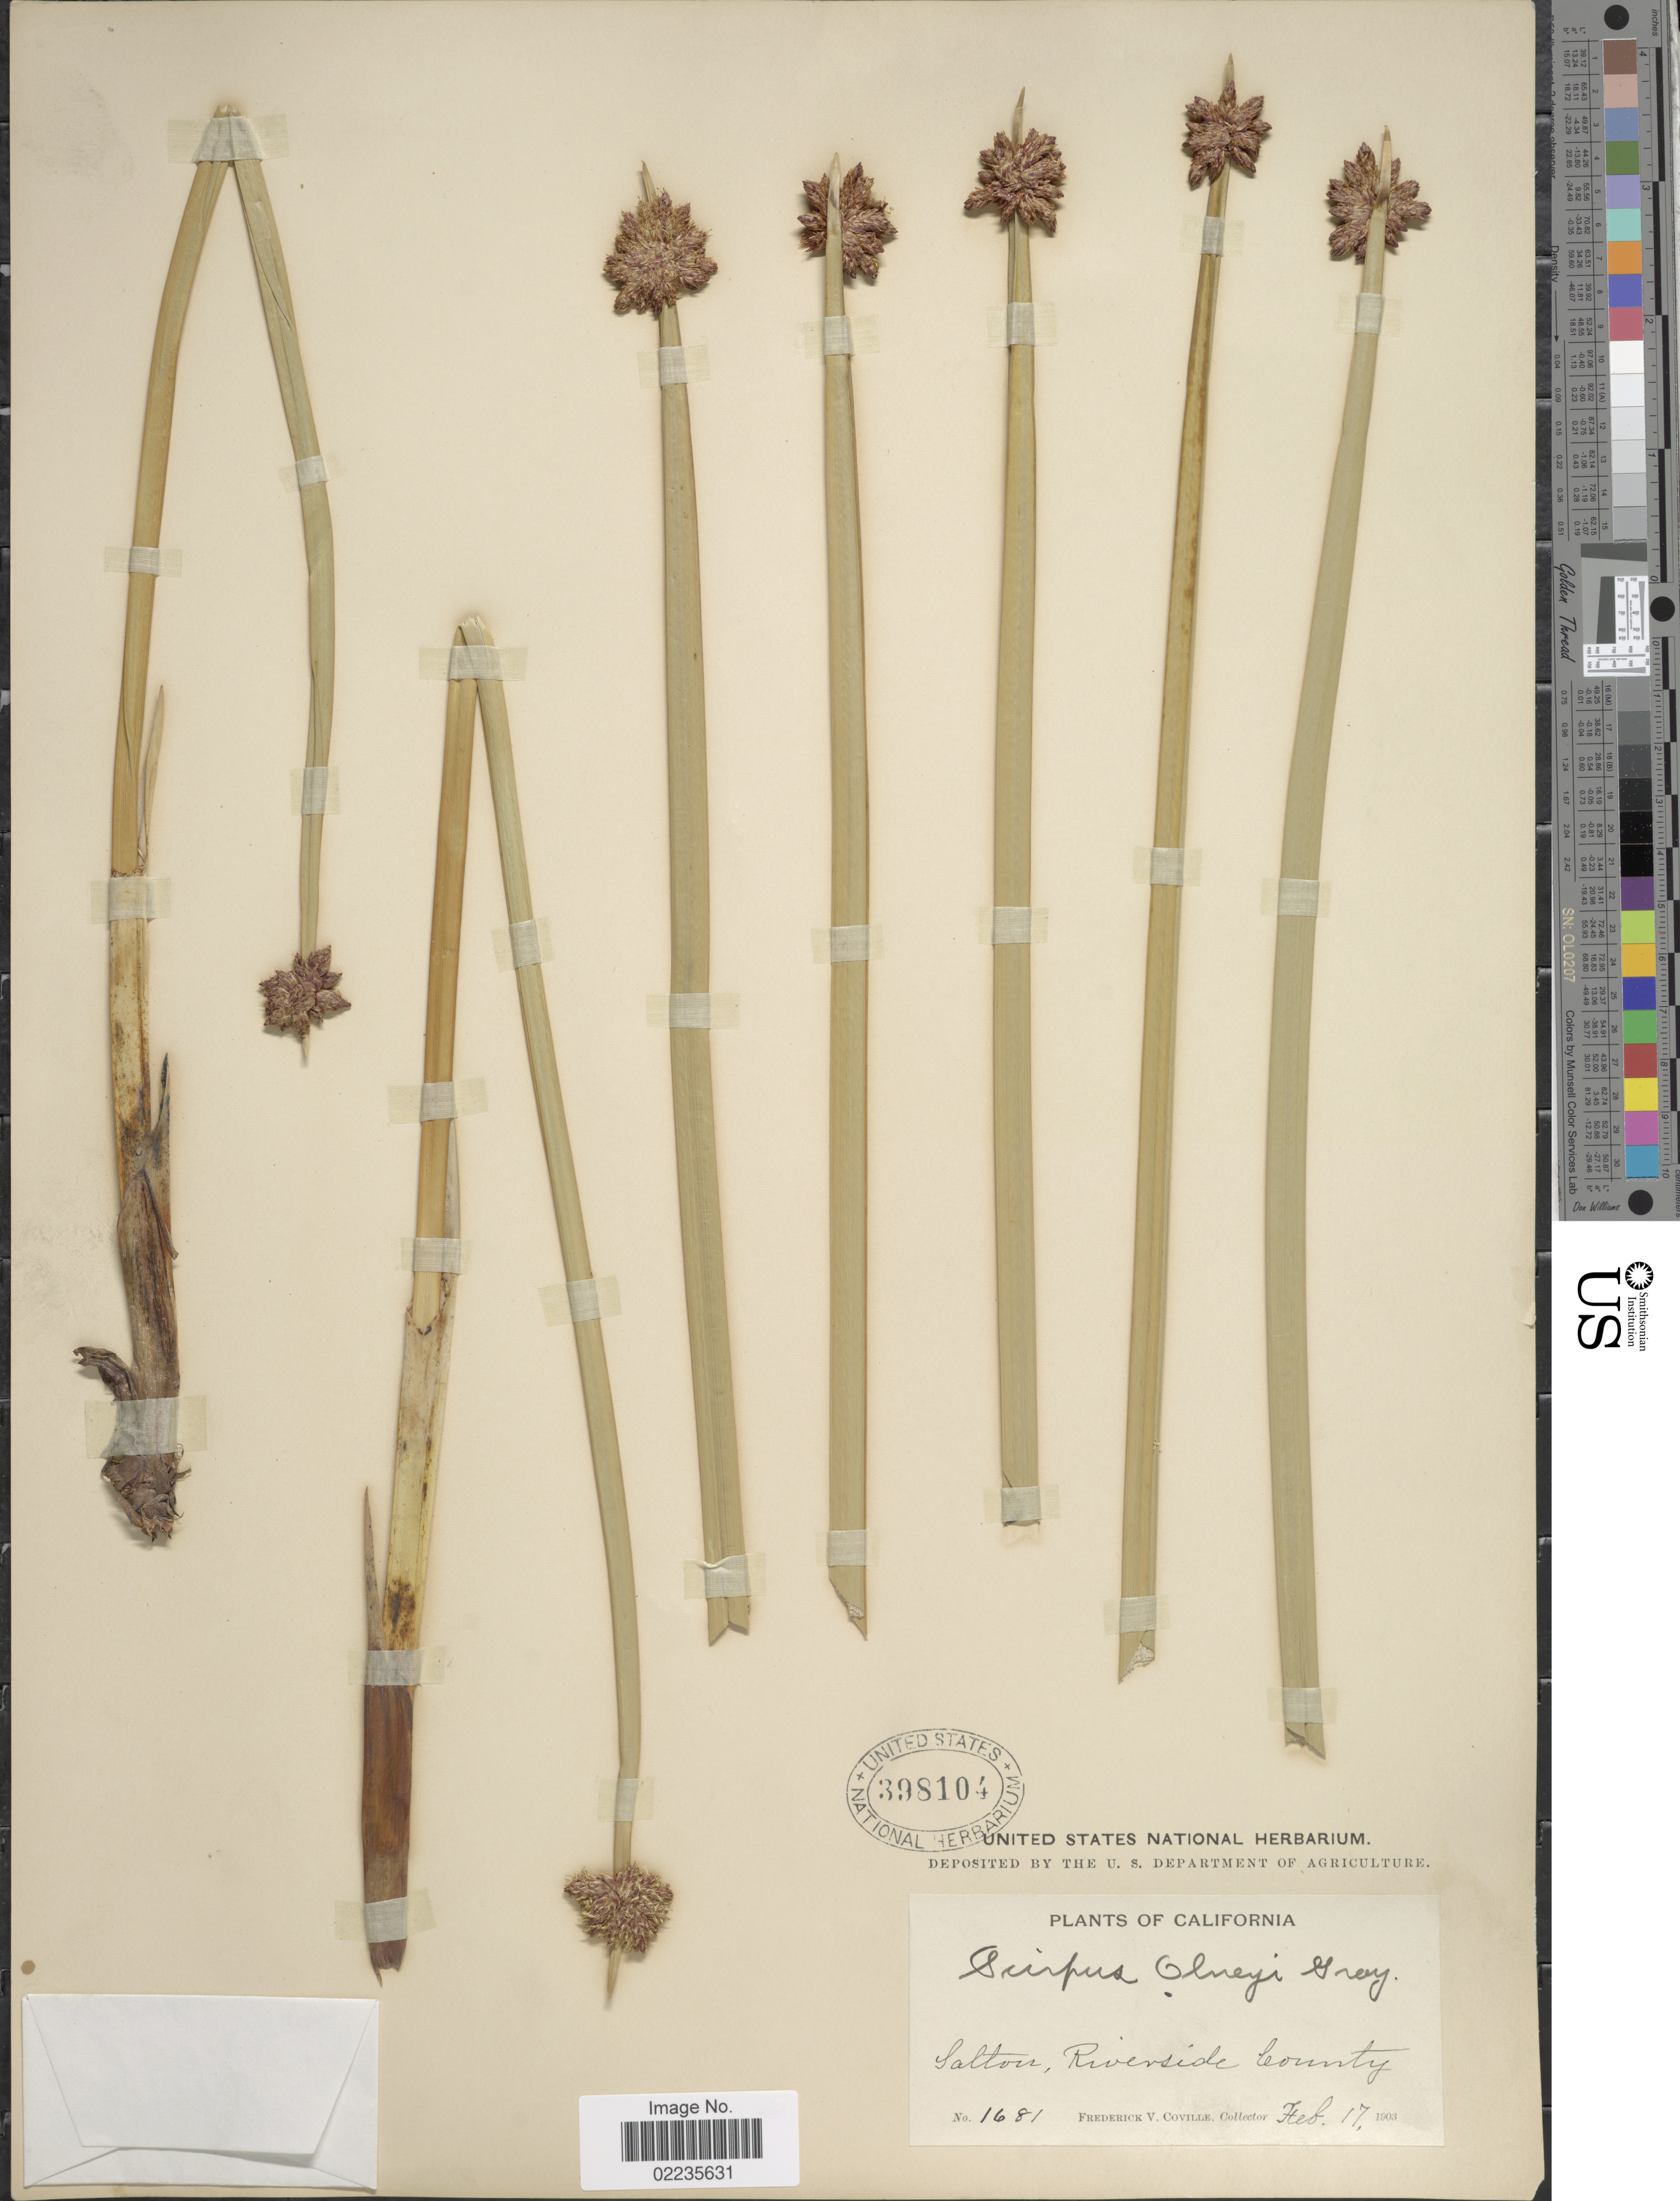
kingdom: Plantae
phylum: Tracheophyta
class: Liliopsida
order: Poales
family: Cyperaceae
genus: Schoenoplectus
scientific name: Schoenoplectus americanus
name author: (Pers.) Volkart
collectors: F. V. Coville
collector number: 1681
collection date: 1903-02-17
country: United States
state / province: California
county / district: Riverside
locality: Salton, Riverside County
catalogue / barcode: US 398104